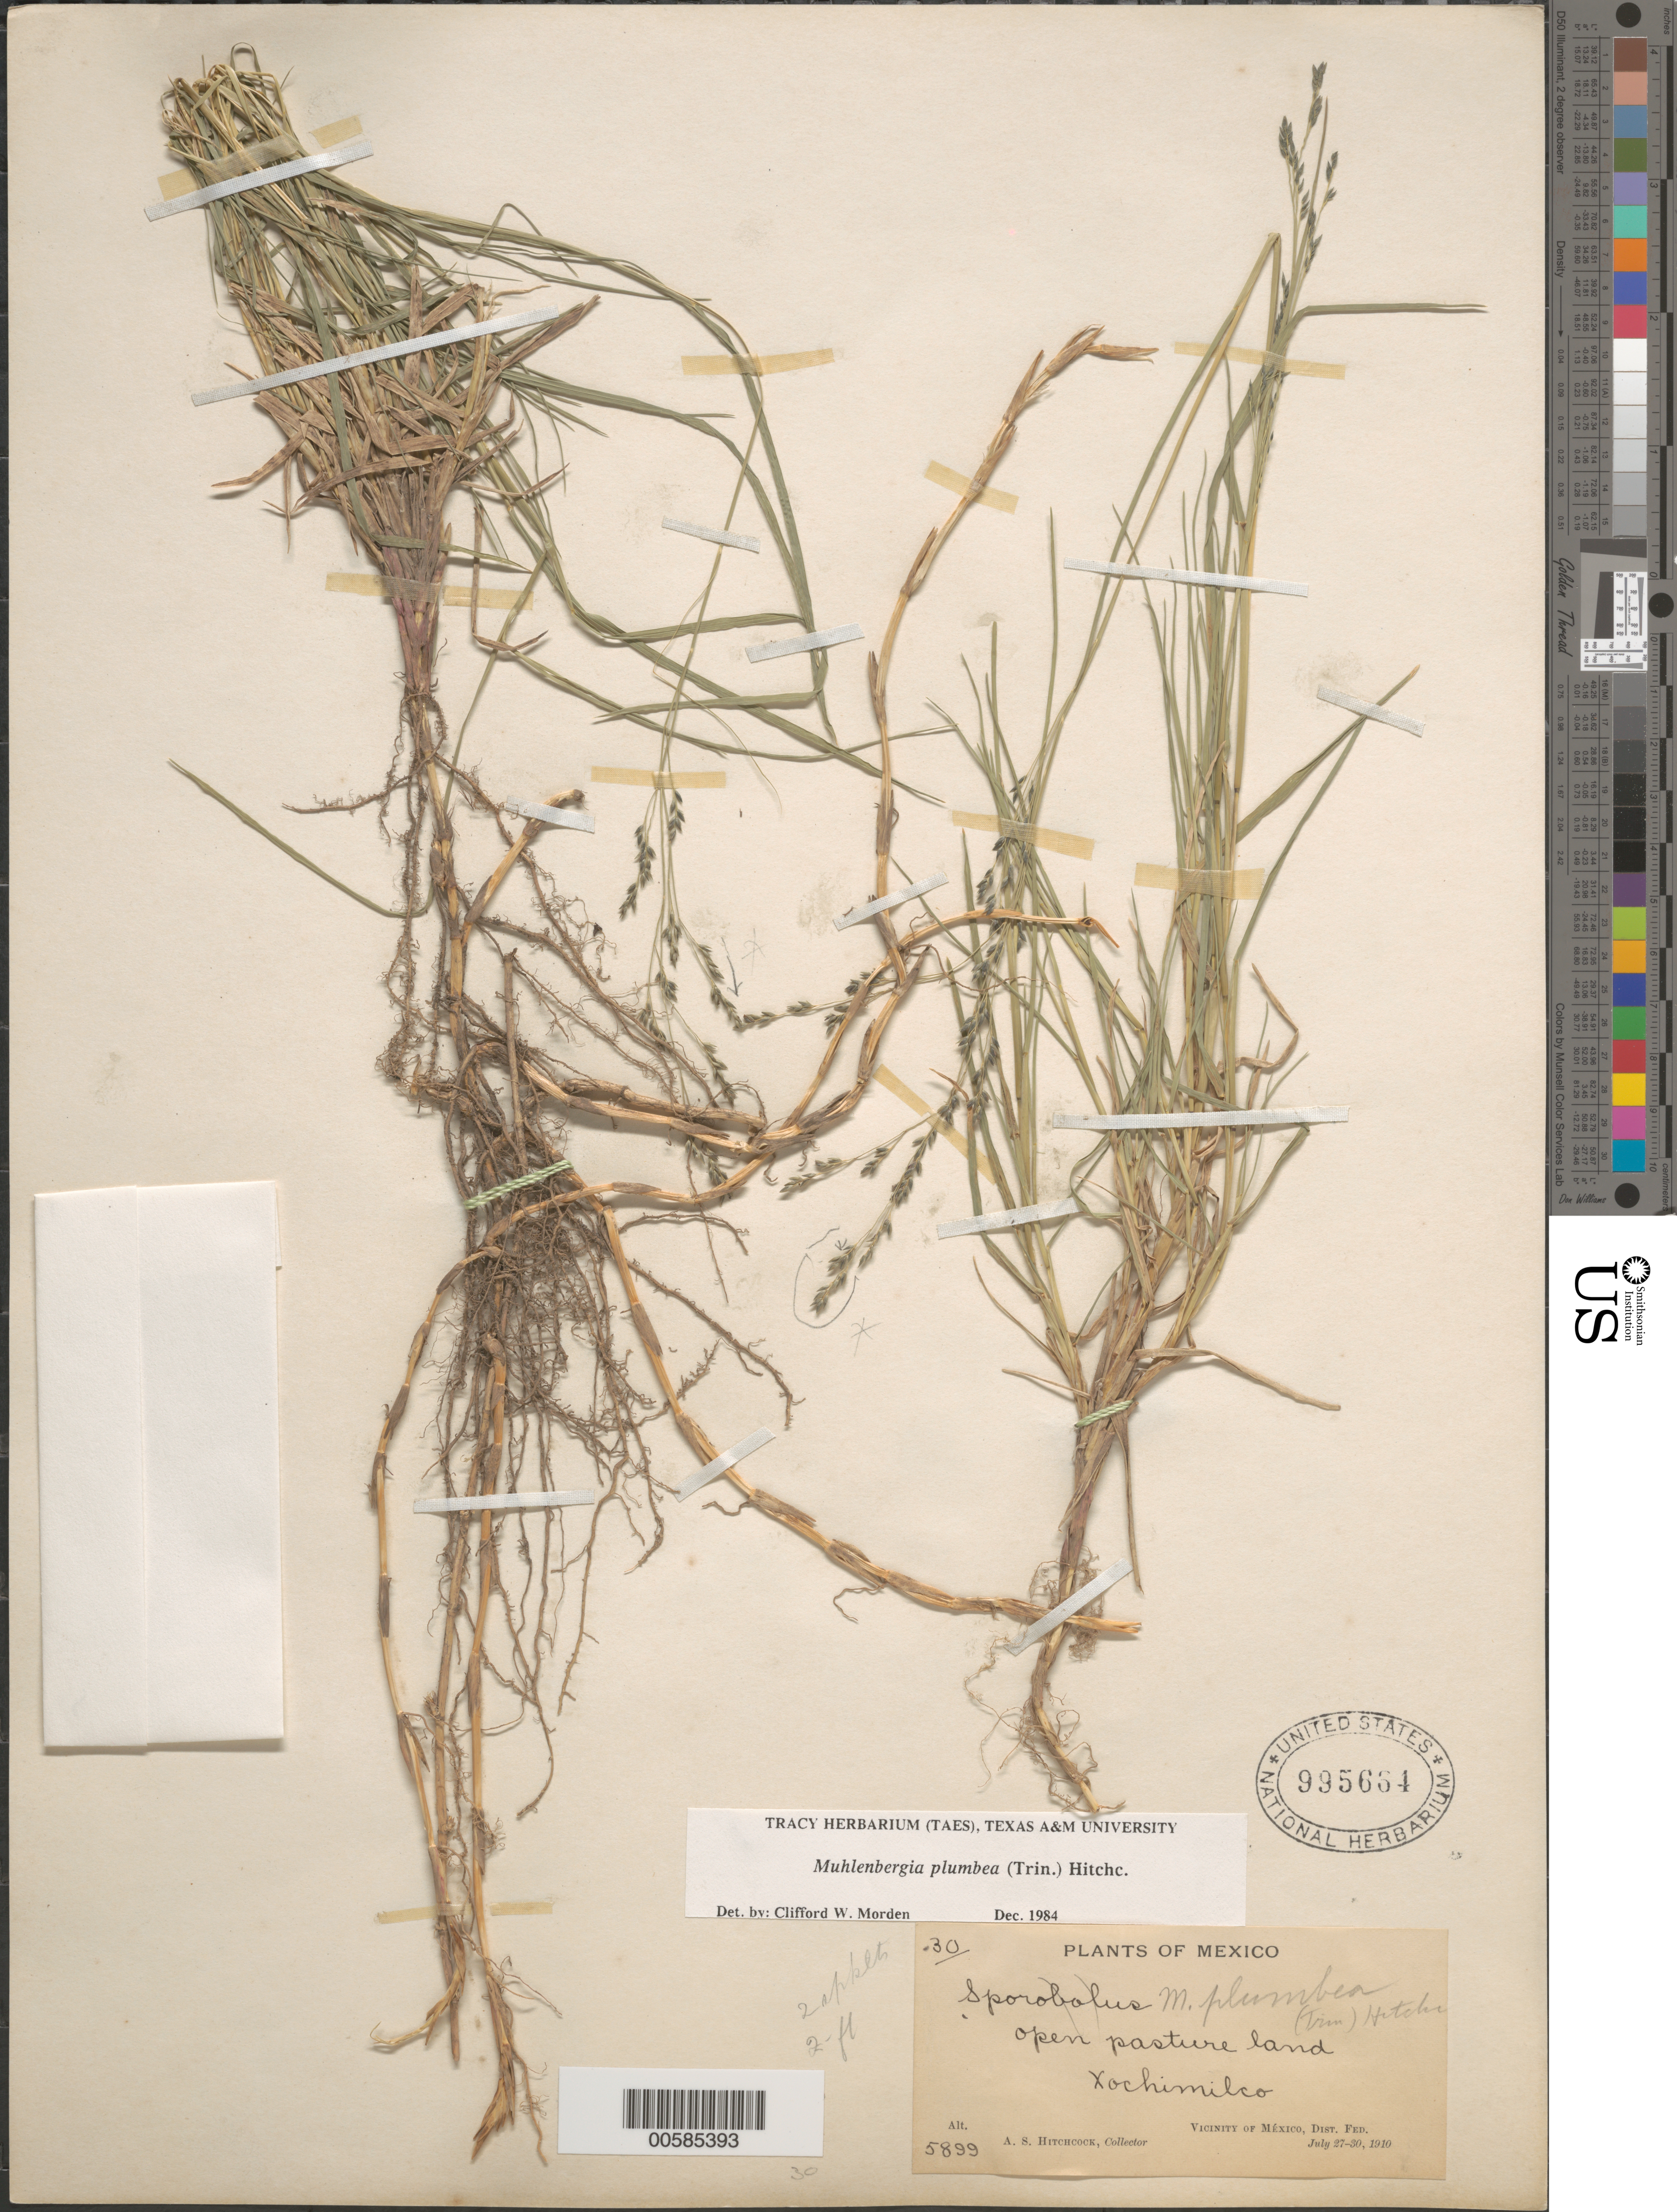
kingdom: Plantae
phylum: Tracheophyta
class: Liliopsida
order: Poales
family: Poaceae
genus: Muhlenbergia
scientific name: Muhlenbergia plumbea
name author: (Trin.) Hitchc.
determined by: Morden, C. W.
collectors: A. S. Hitchcock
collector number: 5899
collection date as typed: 27 Jul 1910 to 30 Jul 1910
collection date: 1910-07-27/1910-07-30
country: Mexico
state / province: Distrito Federal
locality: Xochimilco, Vicinity of México.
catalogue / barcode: US 995664